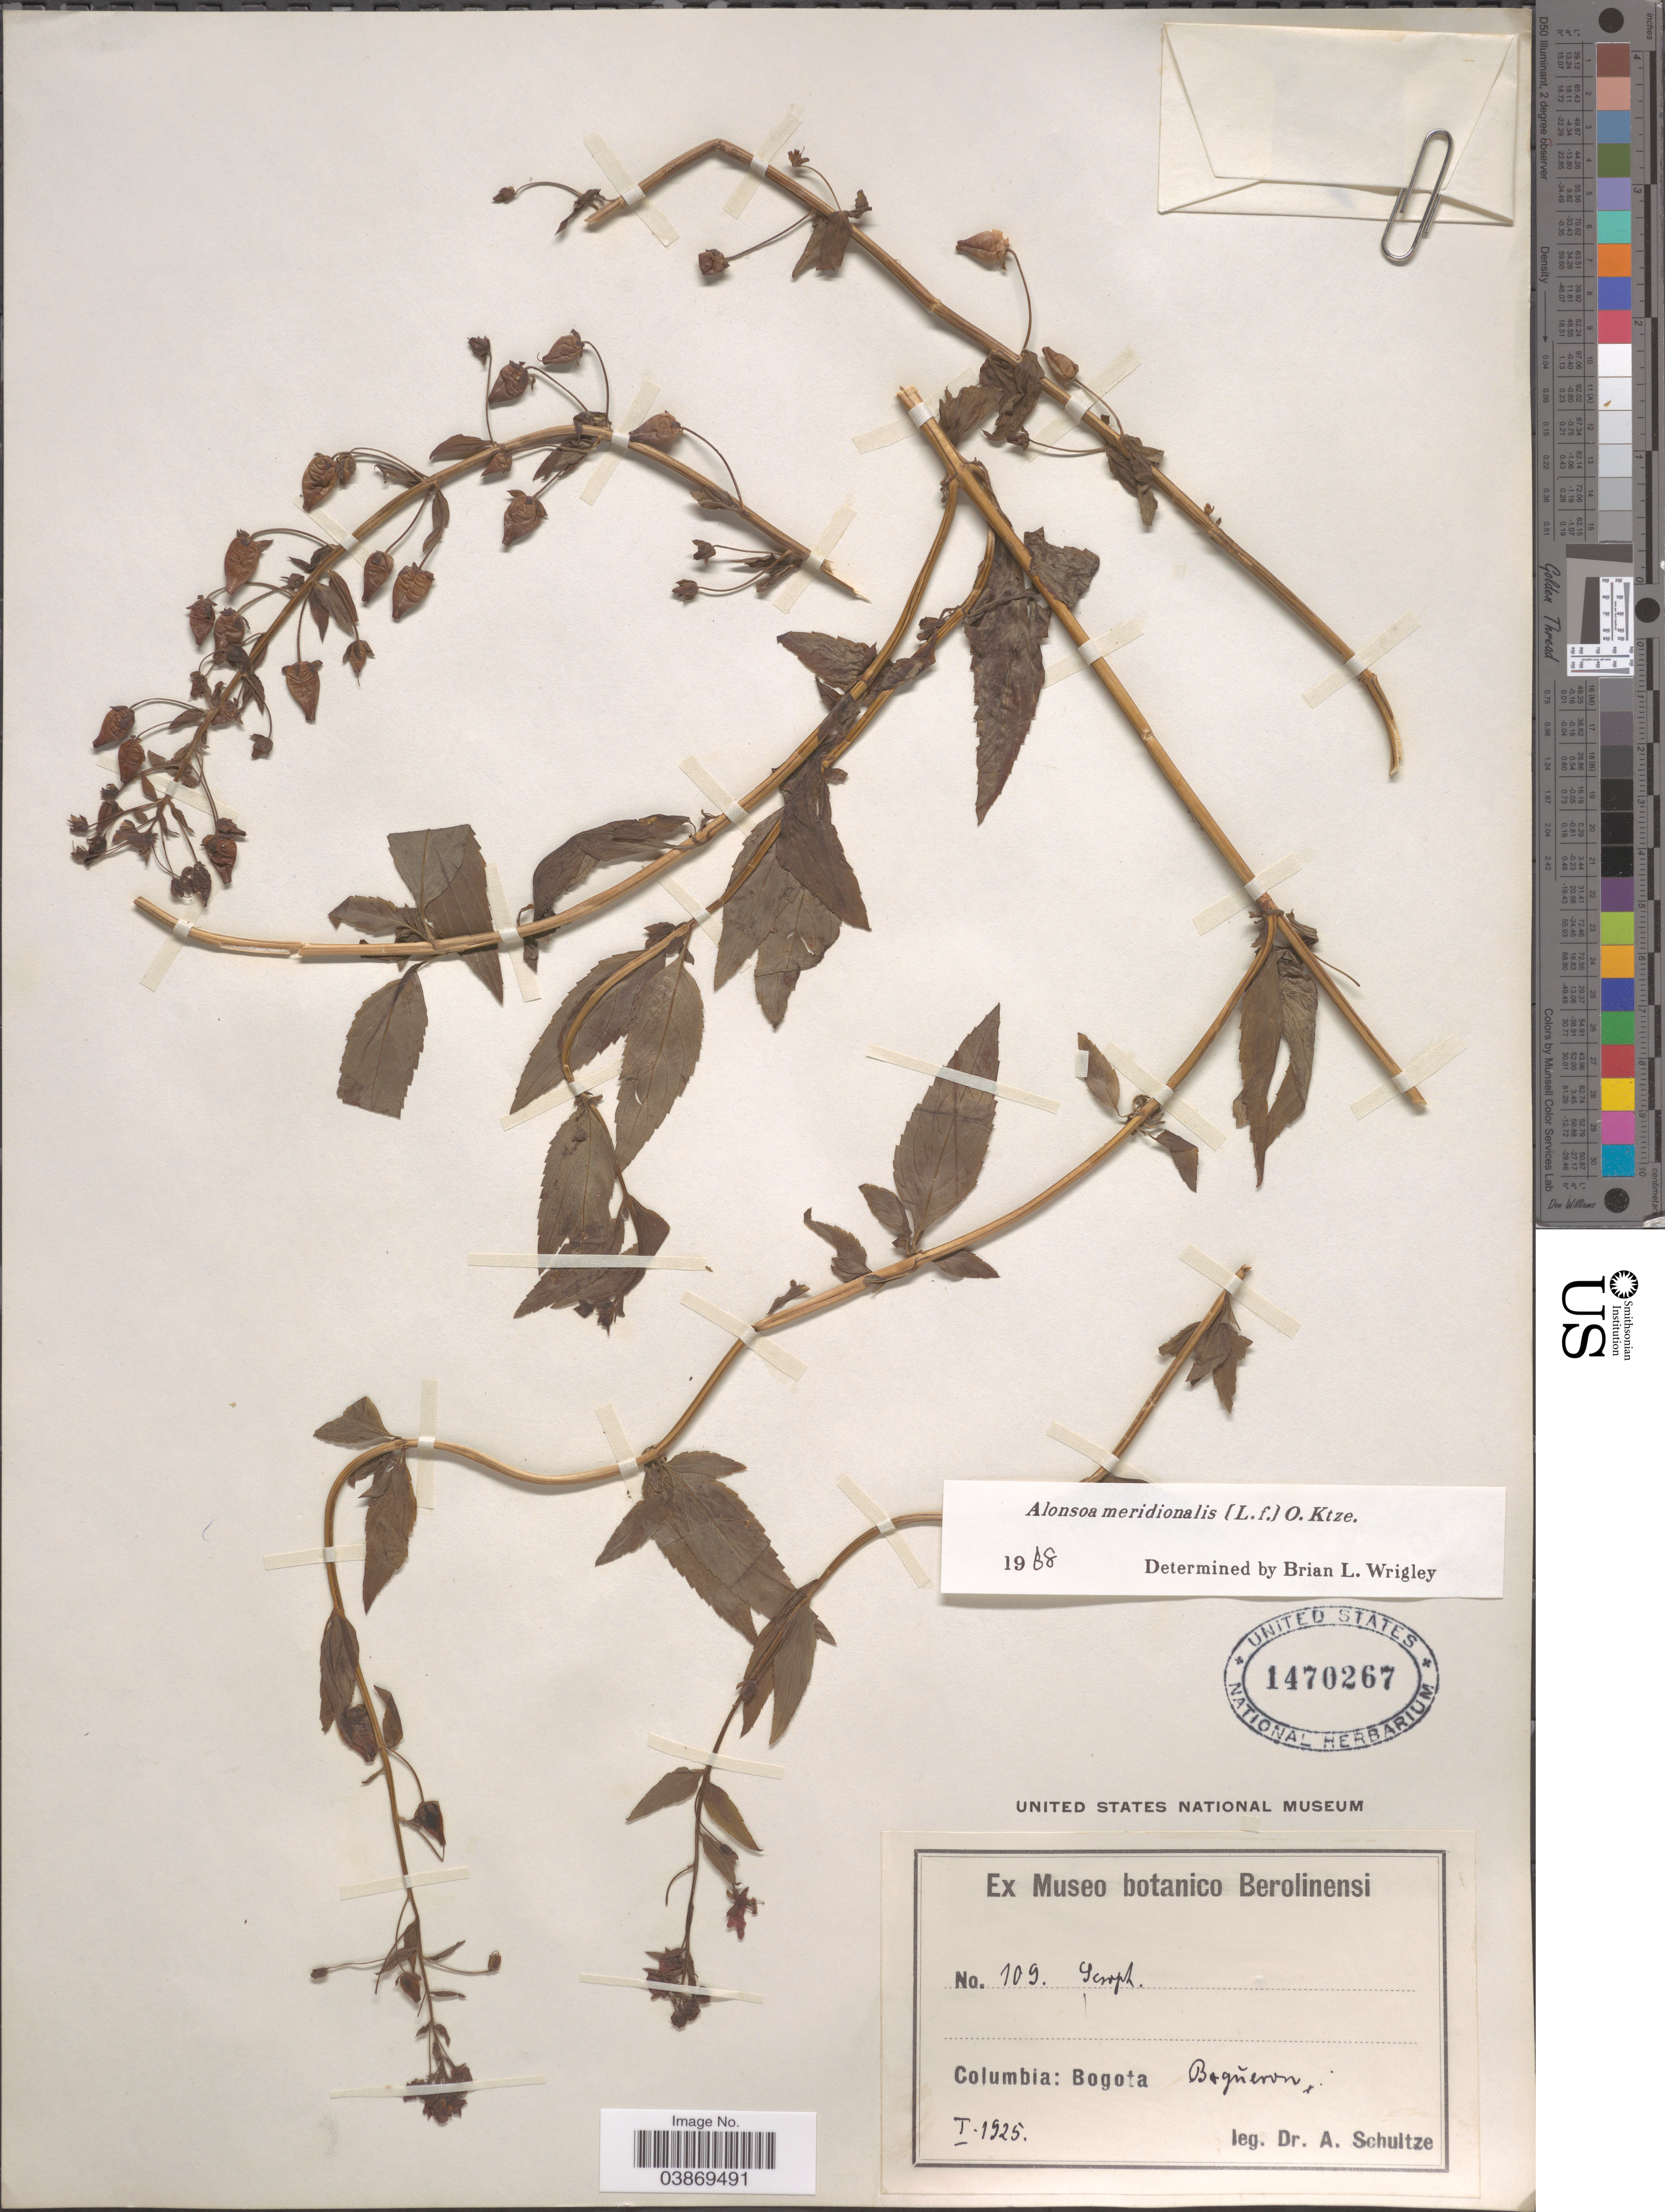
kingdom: Plantae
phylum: Tracheophyta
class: Magnoliopsida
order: Lamiales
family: Scrophulariaceae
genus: Alonsoa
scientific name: Alonsoa meridionalis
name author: (L. f.) Kuntze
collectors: A. Schultze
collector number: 109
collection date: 1925-01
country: Colombia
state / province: Bogota D.C.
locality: Bogota. Boqueron.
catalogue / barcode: US 1470267